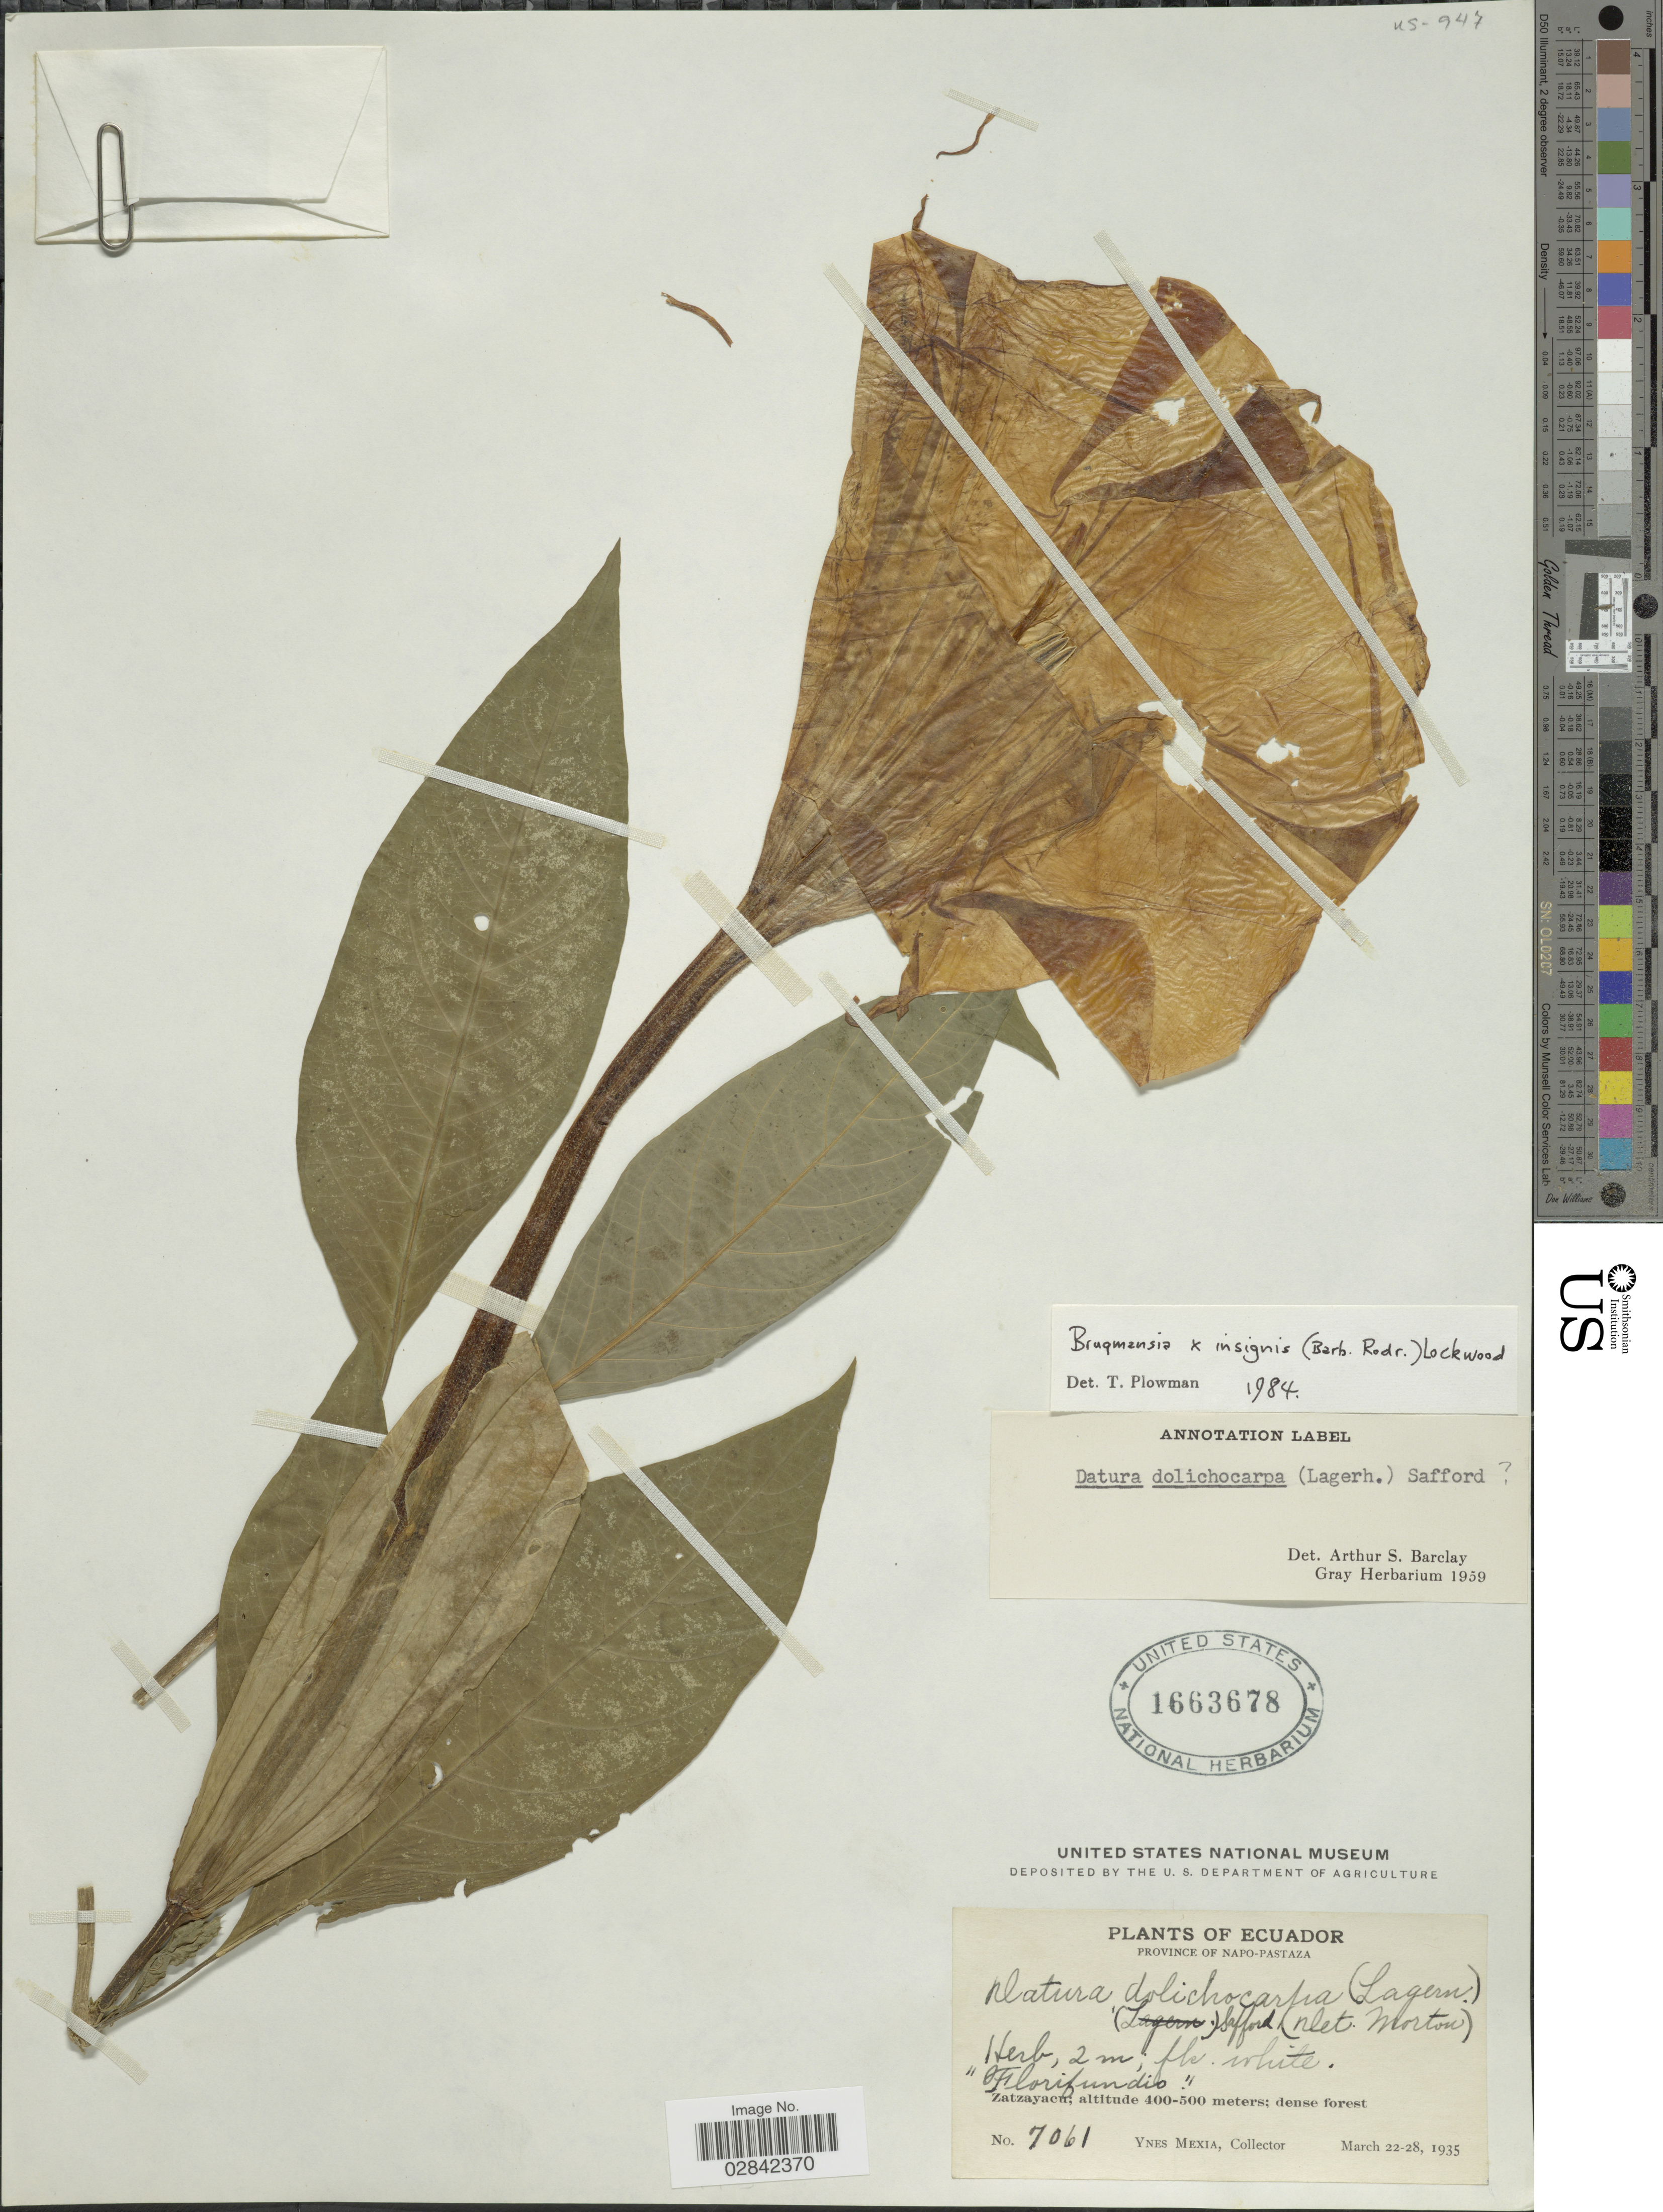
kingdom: Plantae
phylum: Tracheophyta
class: Magnoliopsida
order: Solanales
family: Solanaceae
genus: Brugmansia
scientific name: Brugmansia x insignis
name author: (Barb. Rodr.) Lockwood ex R.E. Schult.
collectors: Y. Mexia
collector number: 7061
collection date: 1935-03-22/1935-03-28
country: Ecuador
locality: Province of Napo-Pastaza, Zatzayacu.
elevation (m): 400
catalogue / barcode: US 1663678